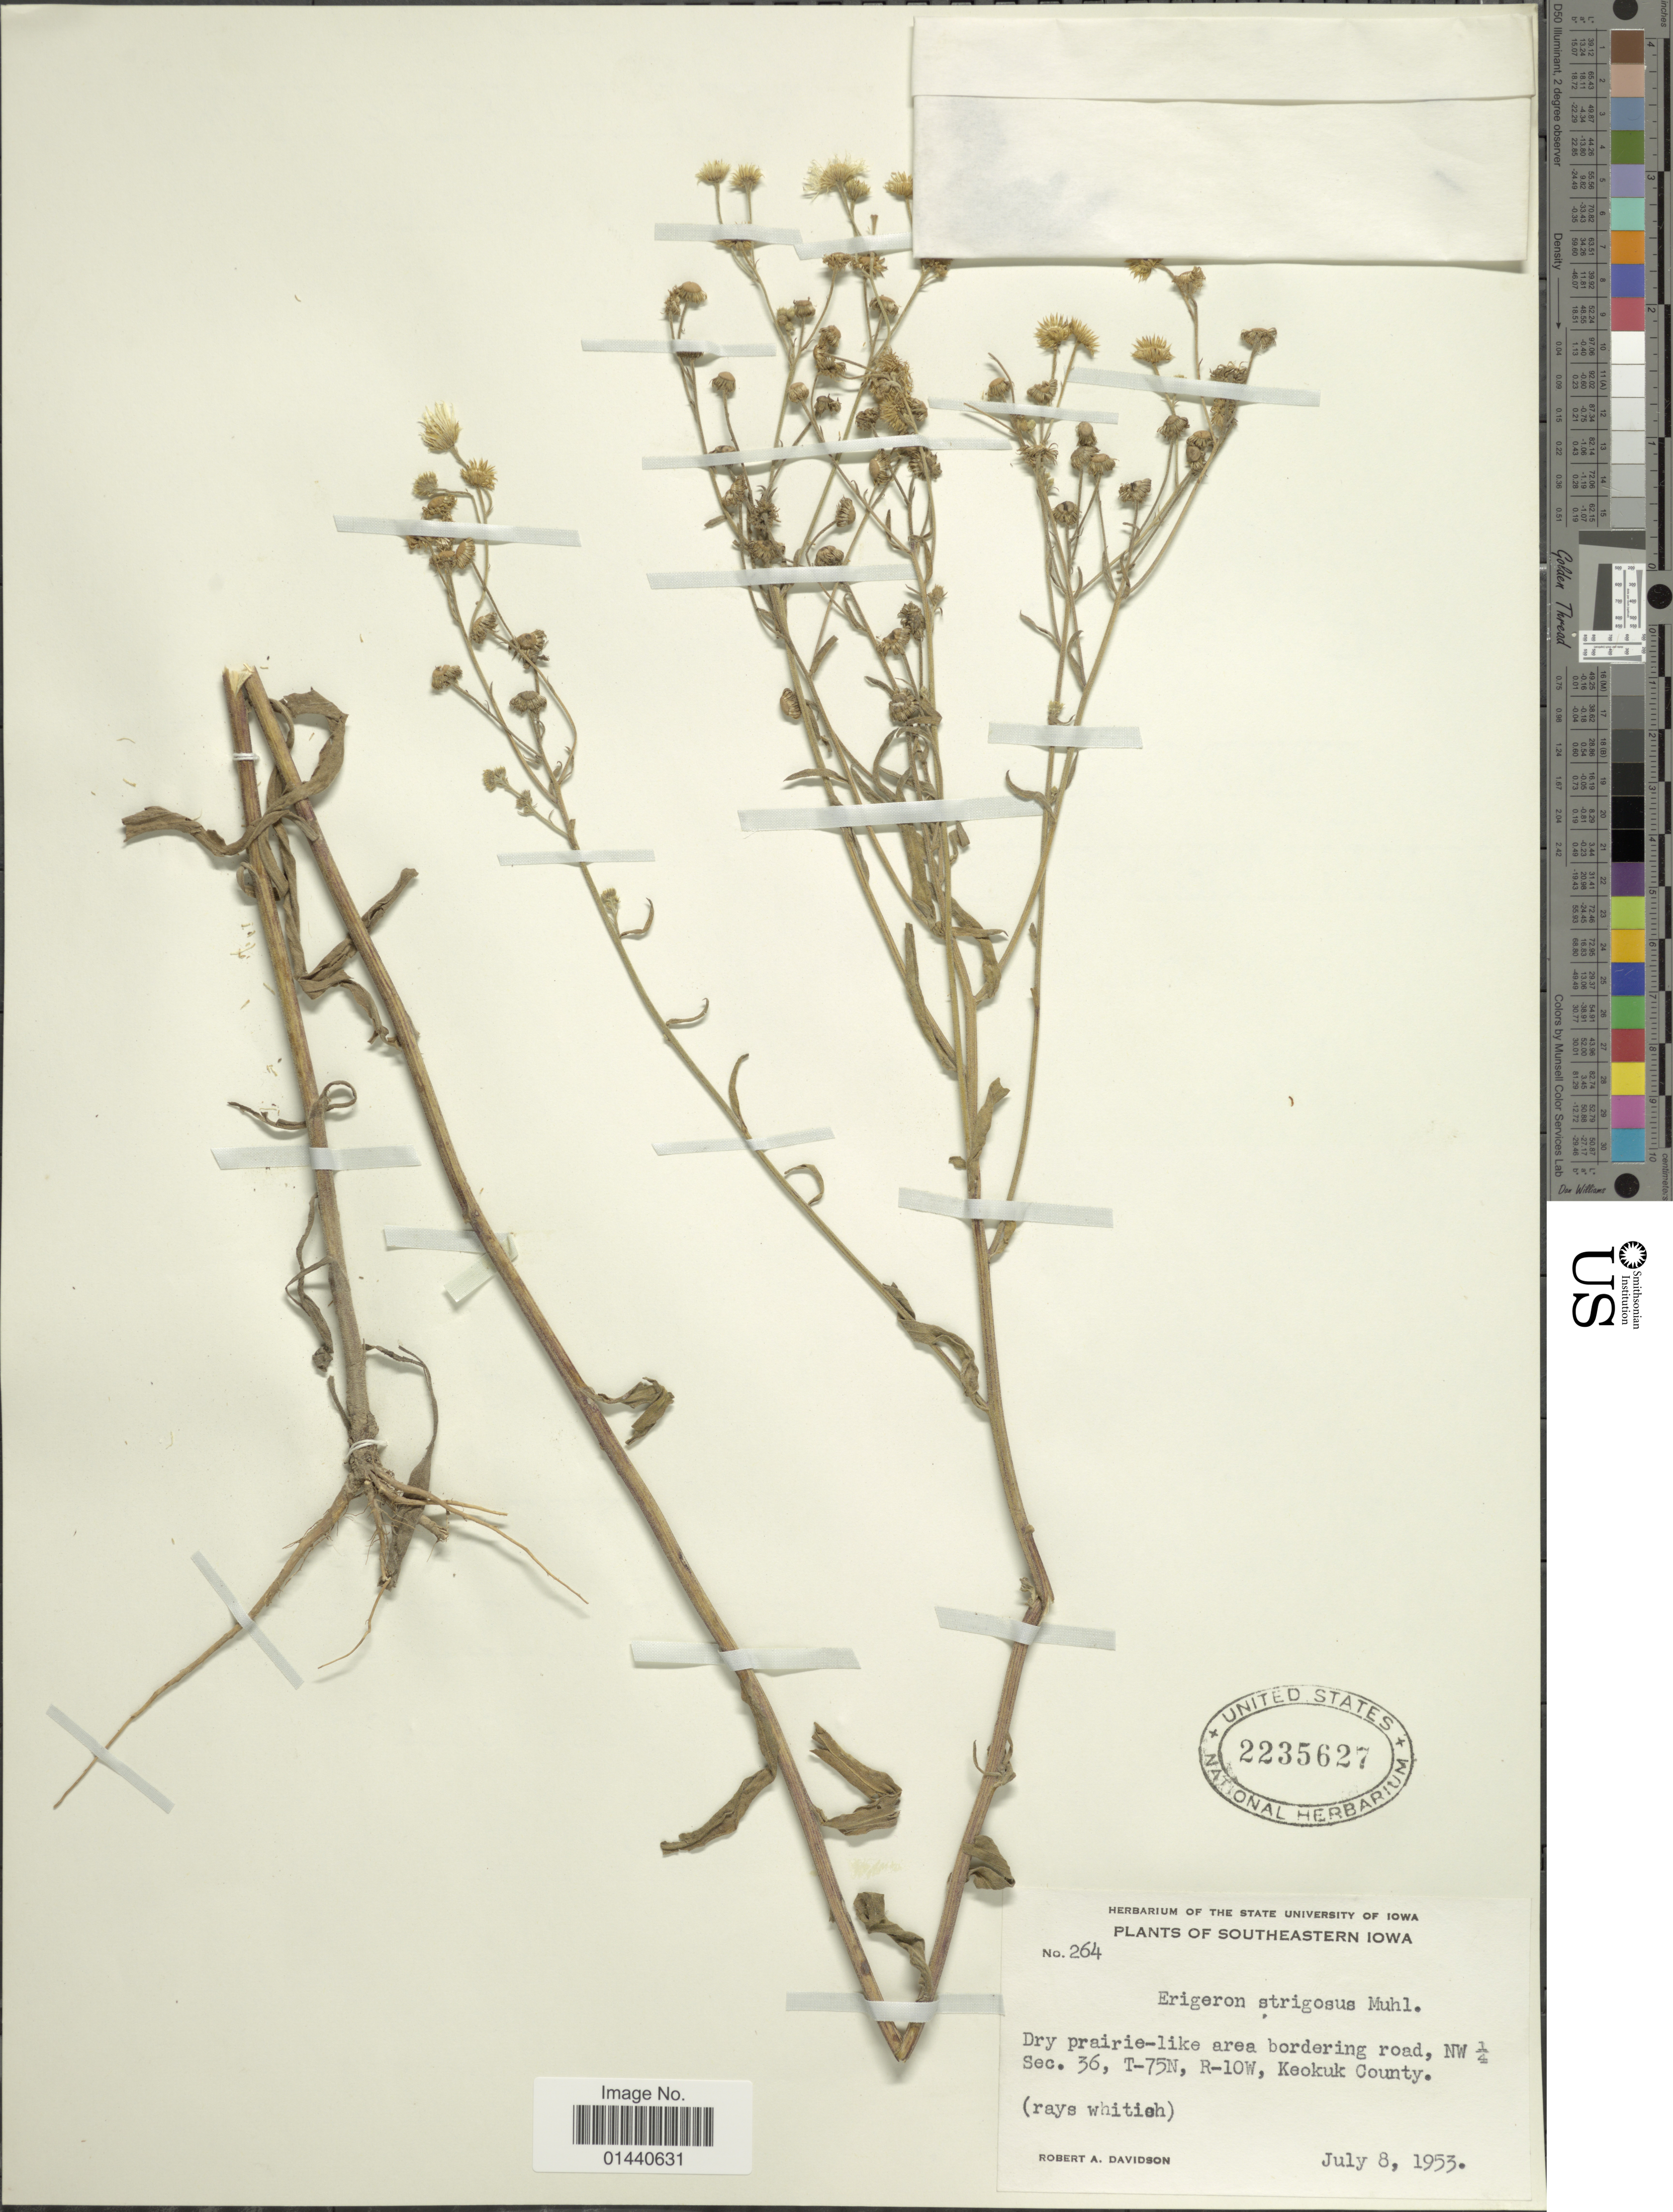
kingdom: Plantae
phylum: Tracheophyta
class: Magnoliopsida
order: Asterales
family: Asteraceae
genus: Erigeron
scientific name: Erigeron strigosus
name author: Muhl. ex Willd.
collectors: R. A. Davidson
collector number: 264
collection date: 1953-07-08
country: United States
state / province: Iowa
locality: Southeastern Iowa. Area bordering road, NW ¼ Sec. 36, T-75N, R-10W, Keokuk County.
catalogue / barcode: US 2235627